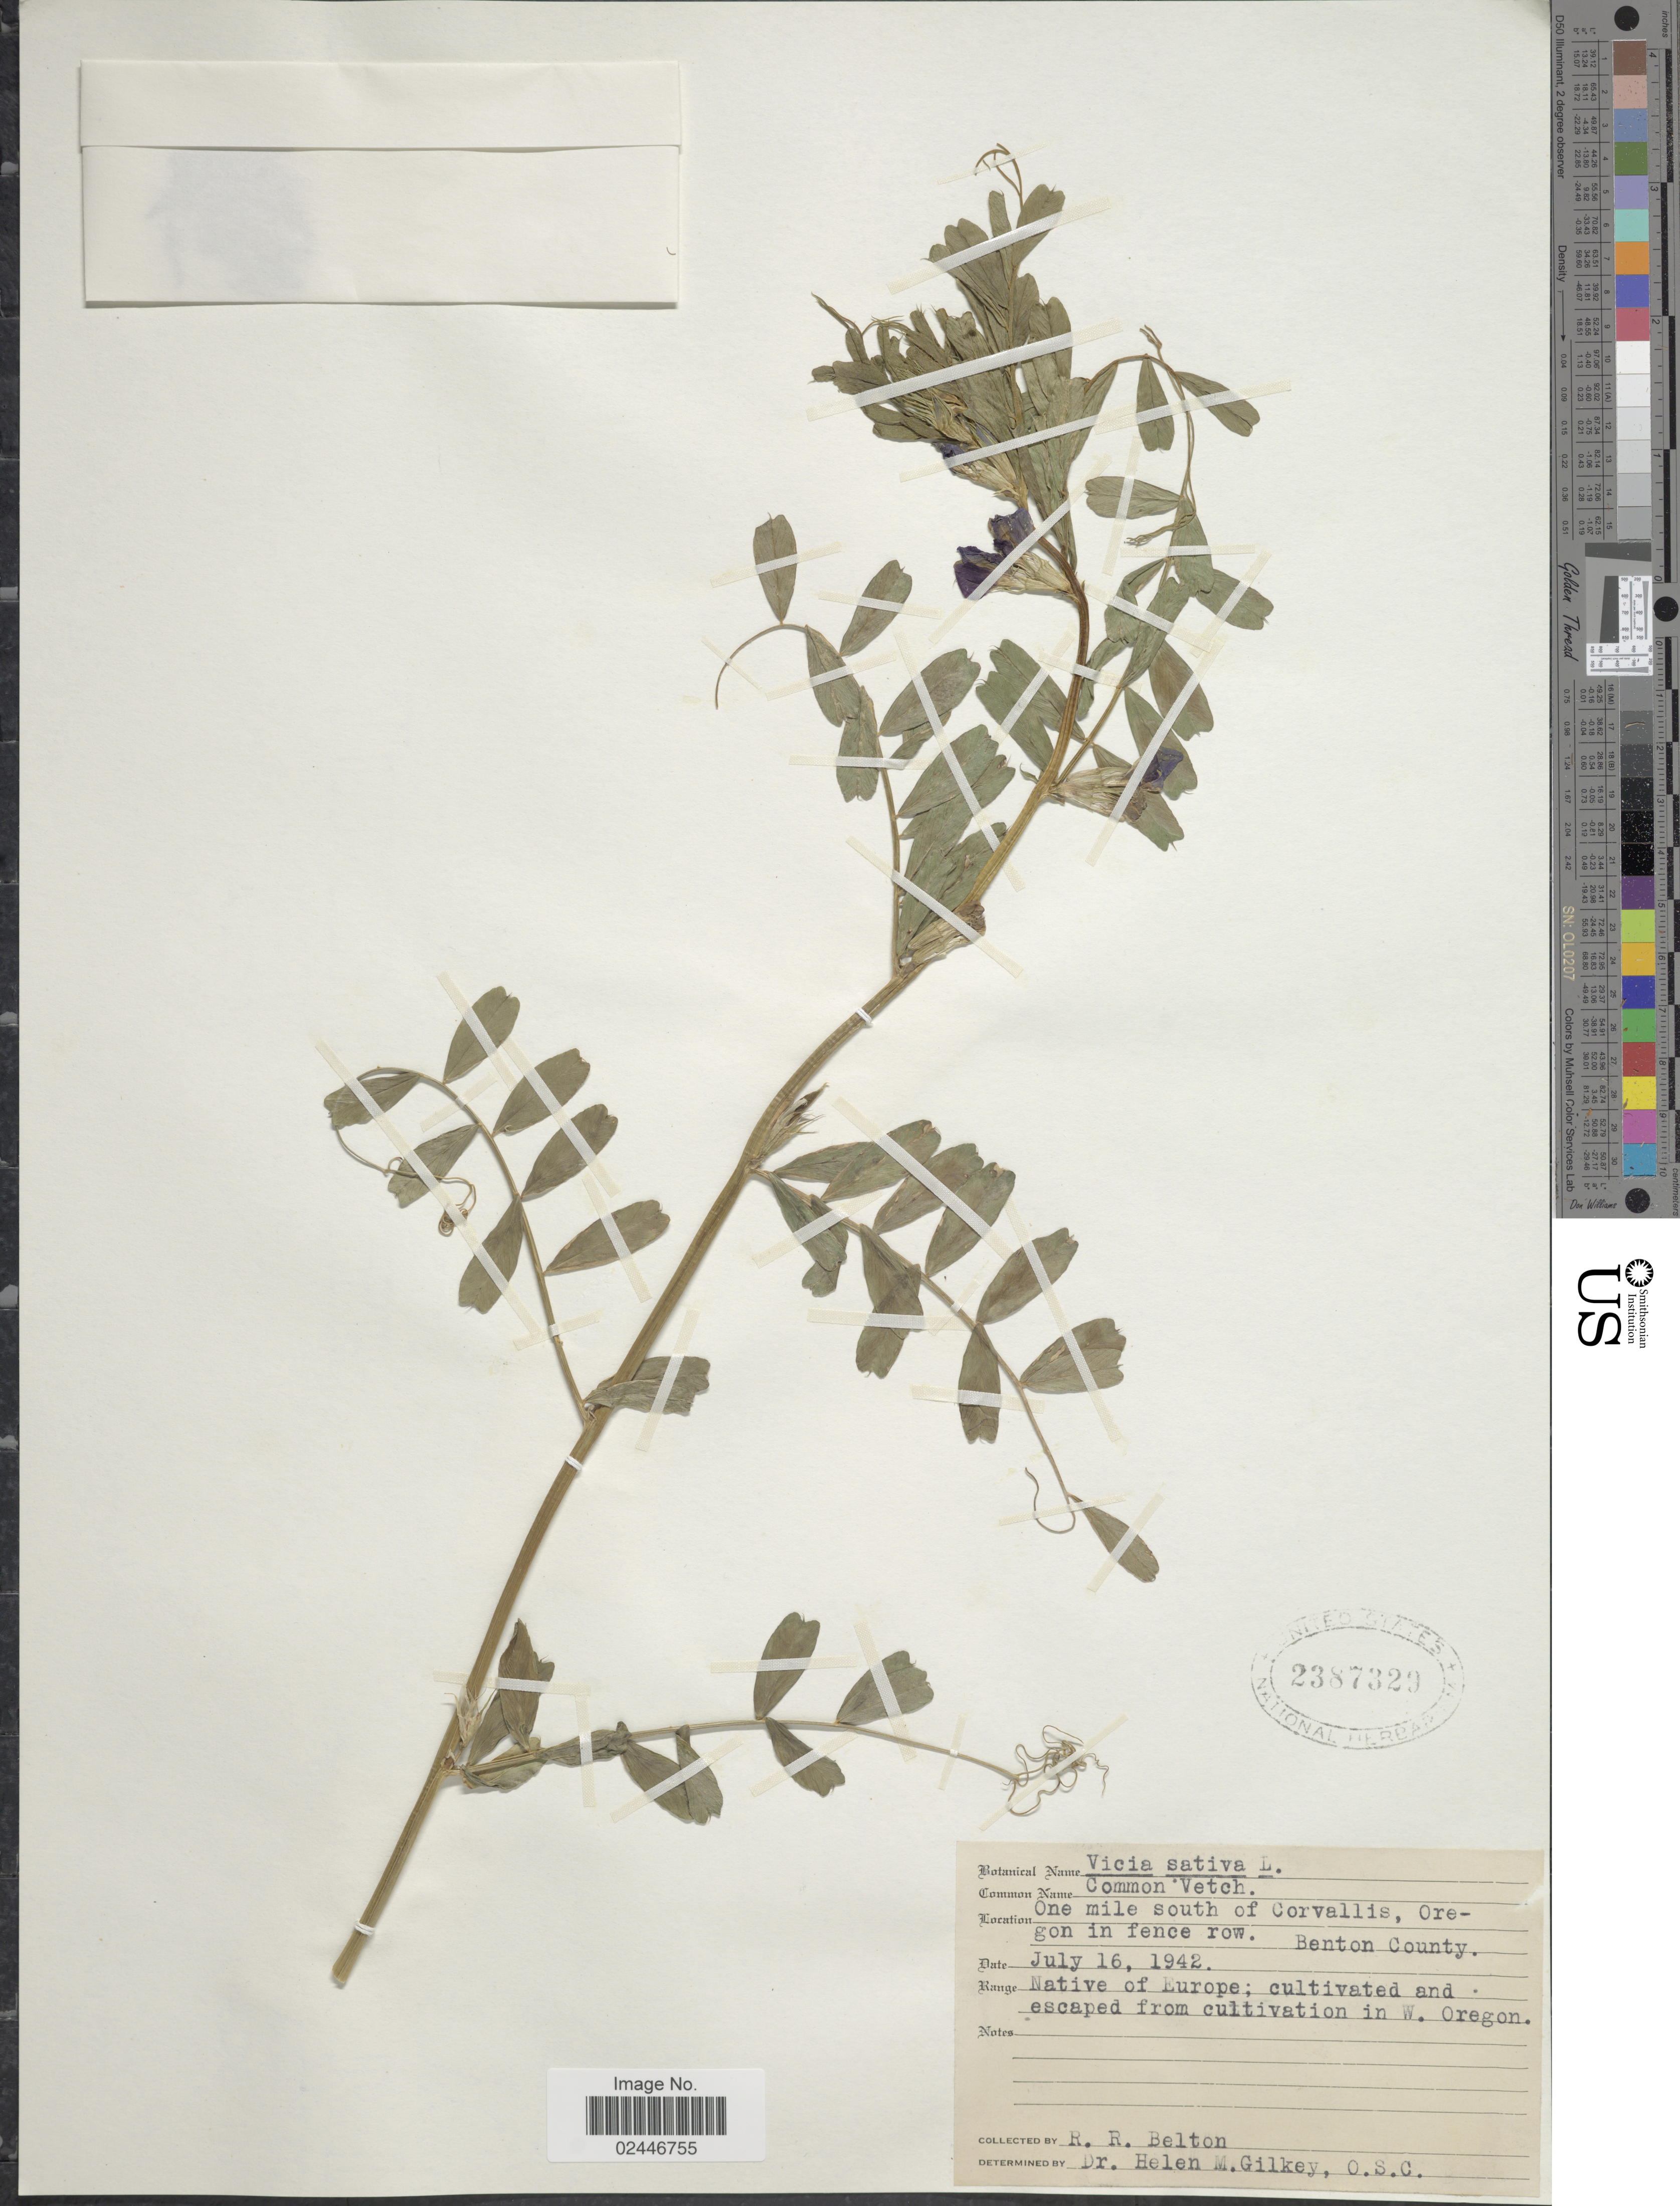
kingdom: Plantae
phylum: Tracheophyta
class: Magnoliopsida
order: Fabales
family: Fabaceae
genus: Vicia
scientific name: Vicia sativa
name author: L.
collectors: R. Belton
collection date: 1942-07-16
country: United States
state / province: Oregon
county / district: Benton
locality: One mile south of Corvallis, Benton County, cultivated and escaped from cultivation in W. Oregon.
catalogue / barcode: US 2387329